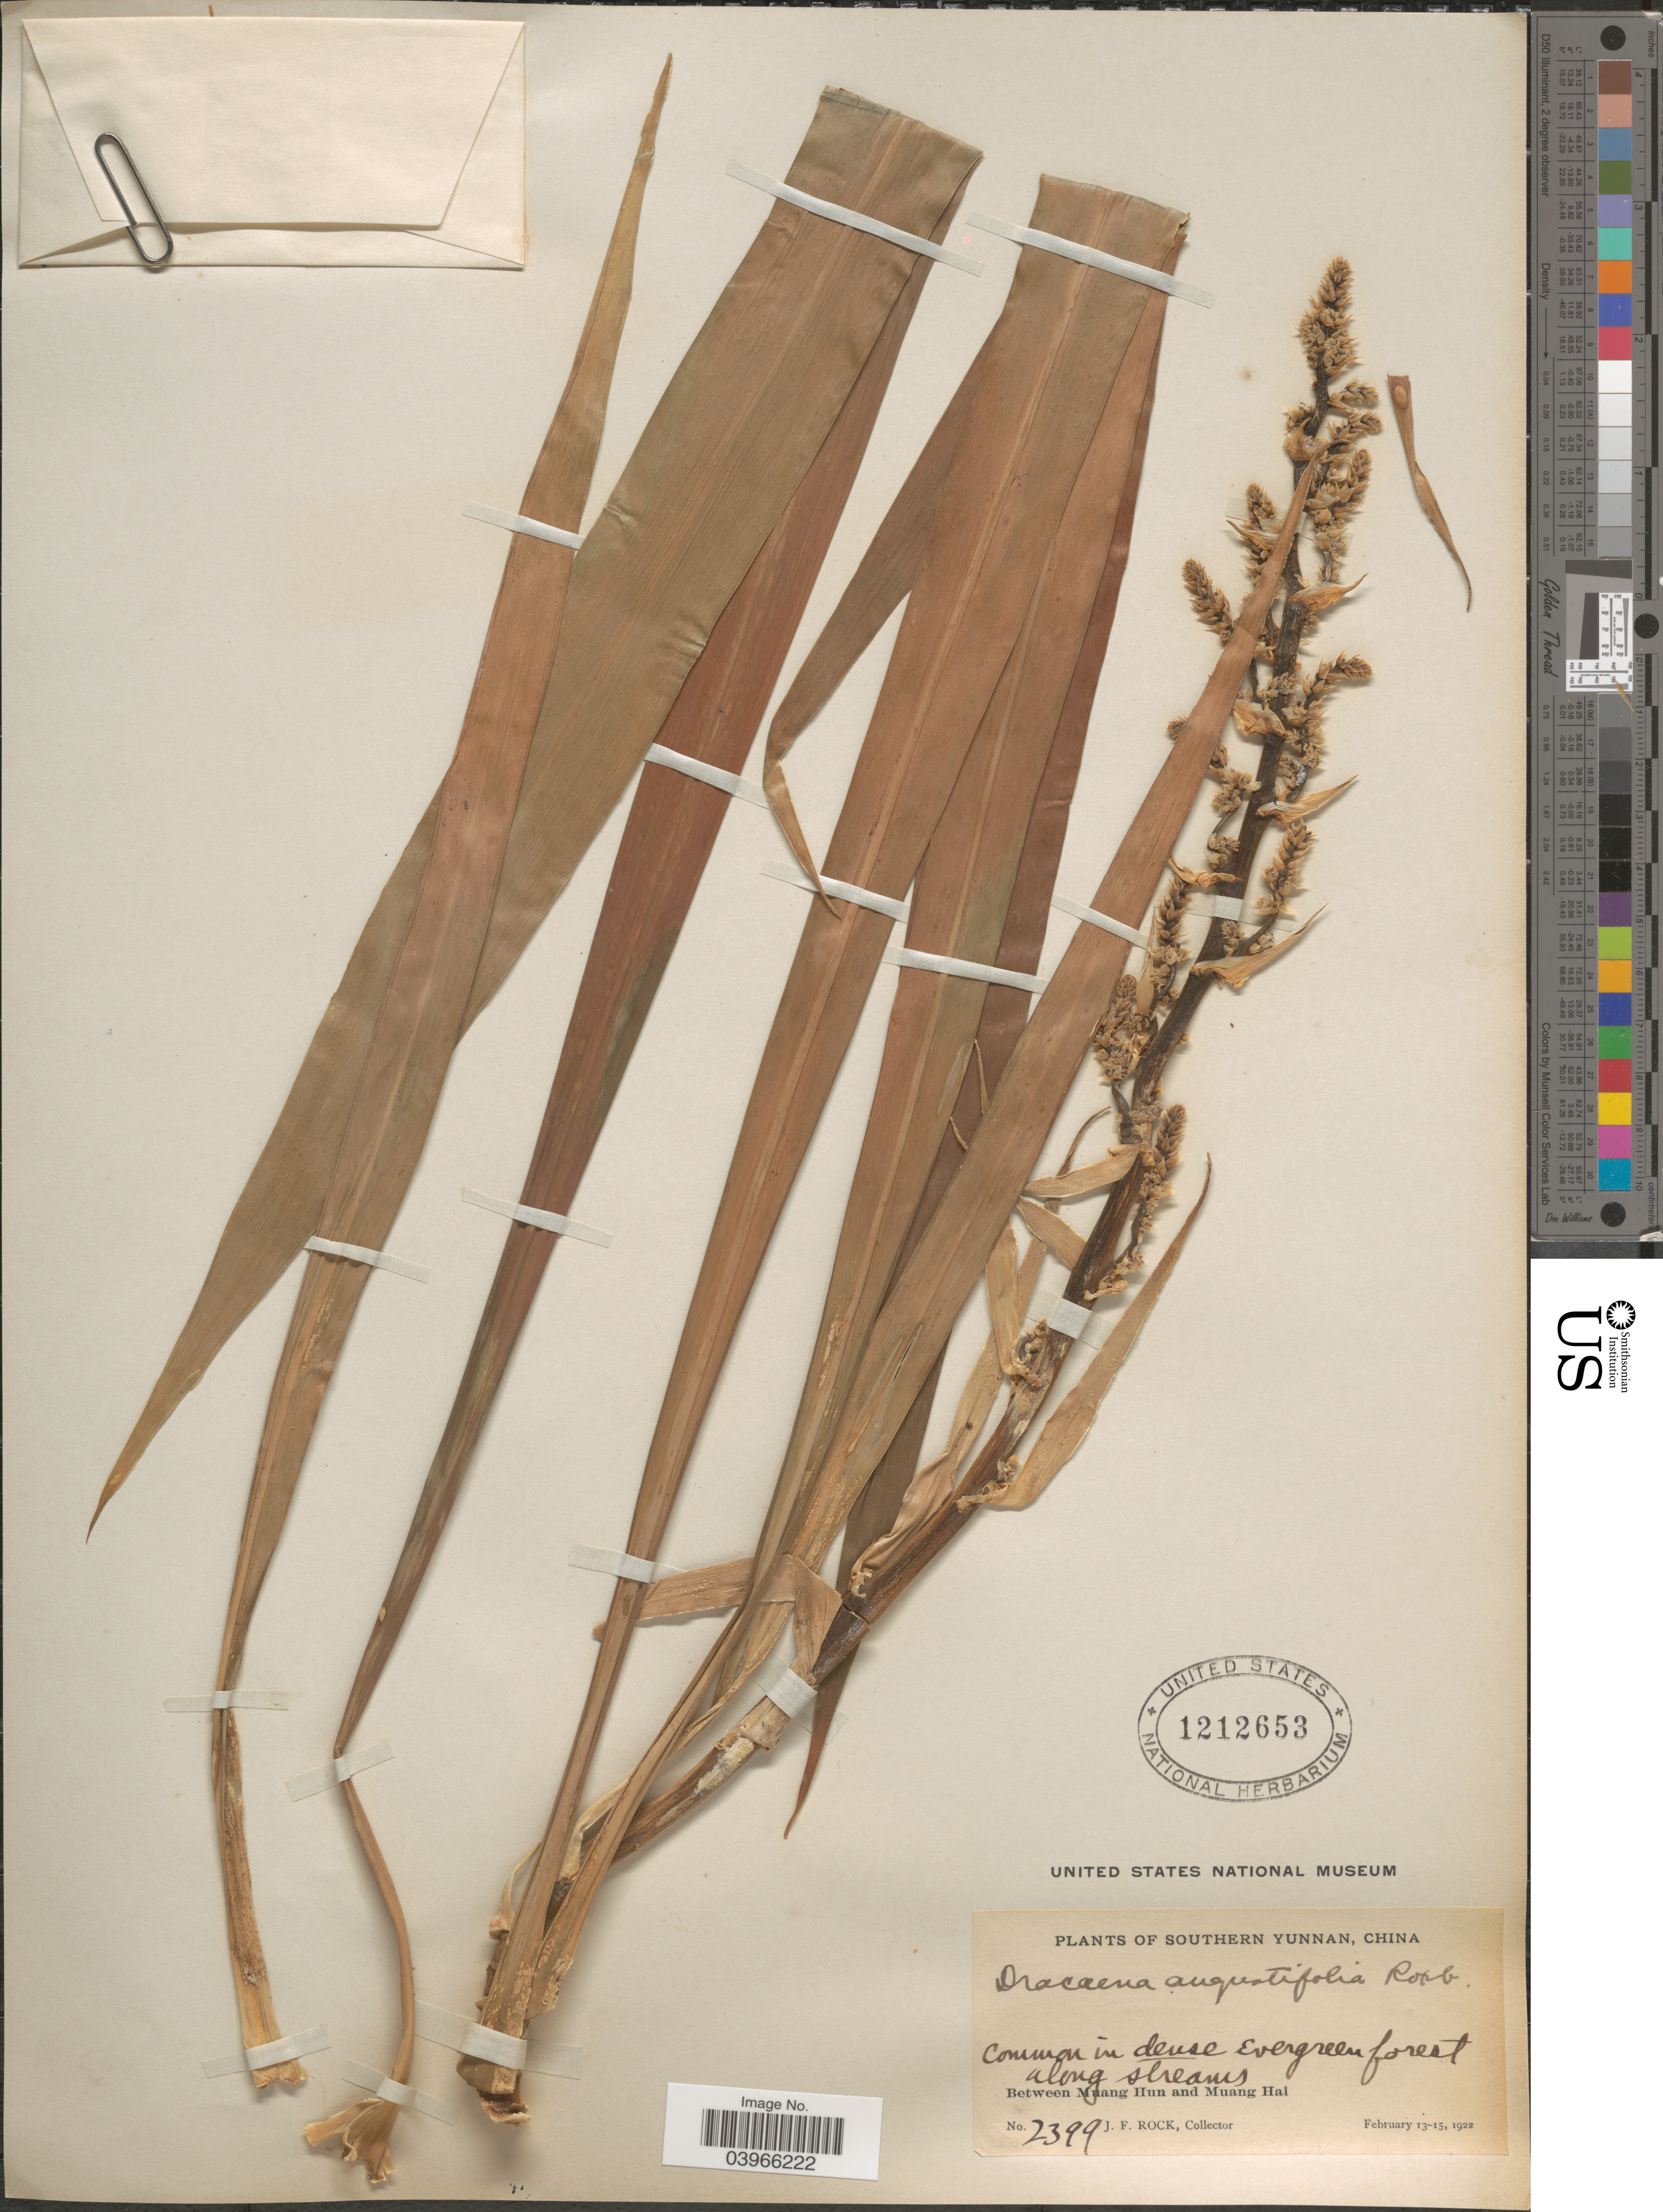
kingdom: Plantae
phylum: Tracheophyta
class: Liliopsida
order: Asparagales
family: Asparagaceae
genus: Dracaena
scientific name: Dracaena brachyphylla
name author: (Labroy) Kurz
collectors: J. Rock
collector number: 2399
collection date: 1922-02-13/1922-02-15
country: China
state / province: Yunnan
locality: Southern Yunnan. In dense Evergreen forest along streams. Between Muang Hun and Muang Hai.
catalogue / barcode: US 1212653